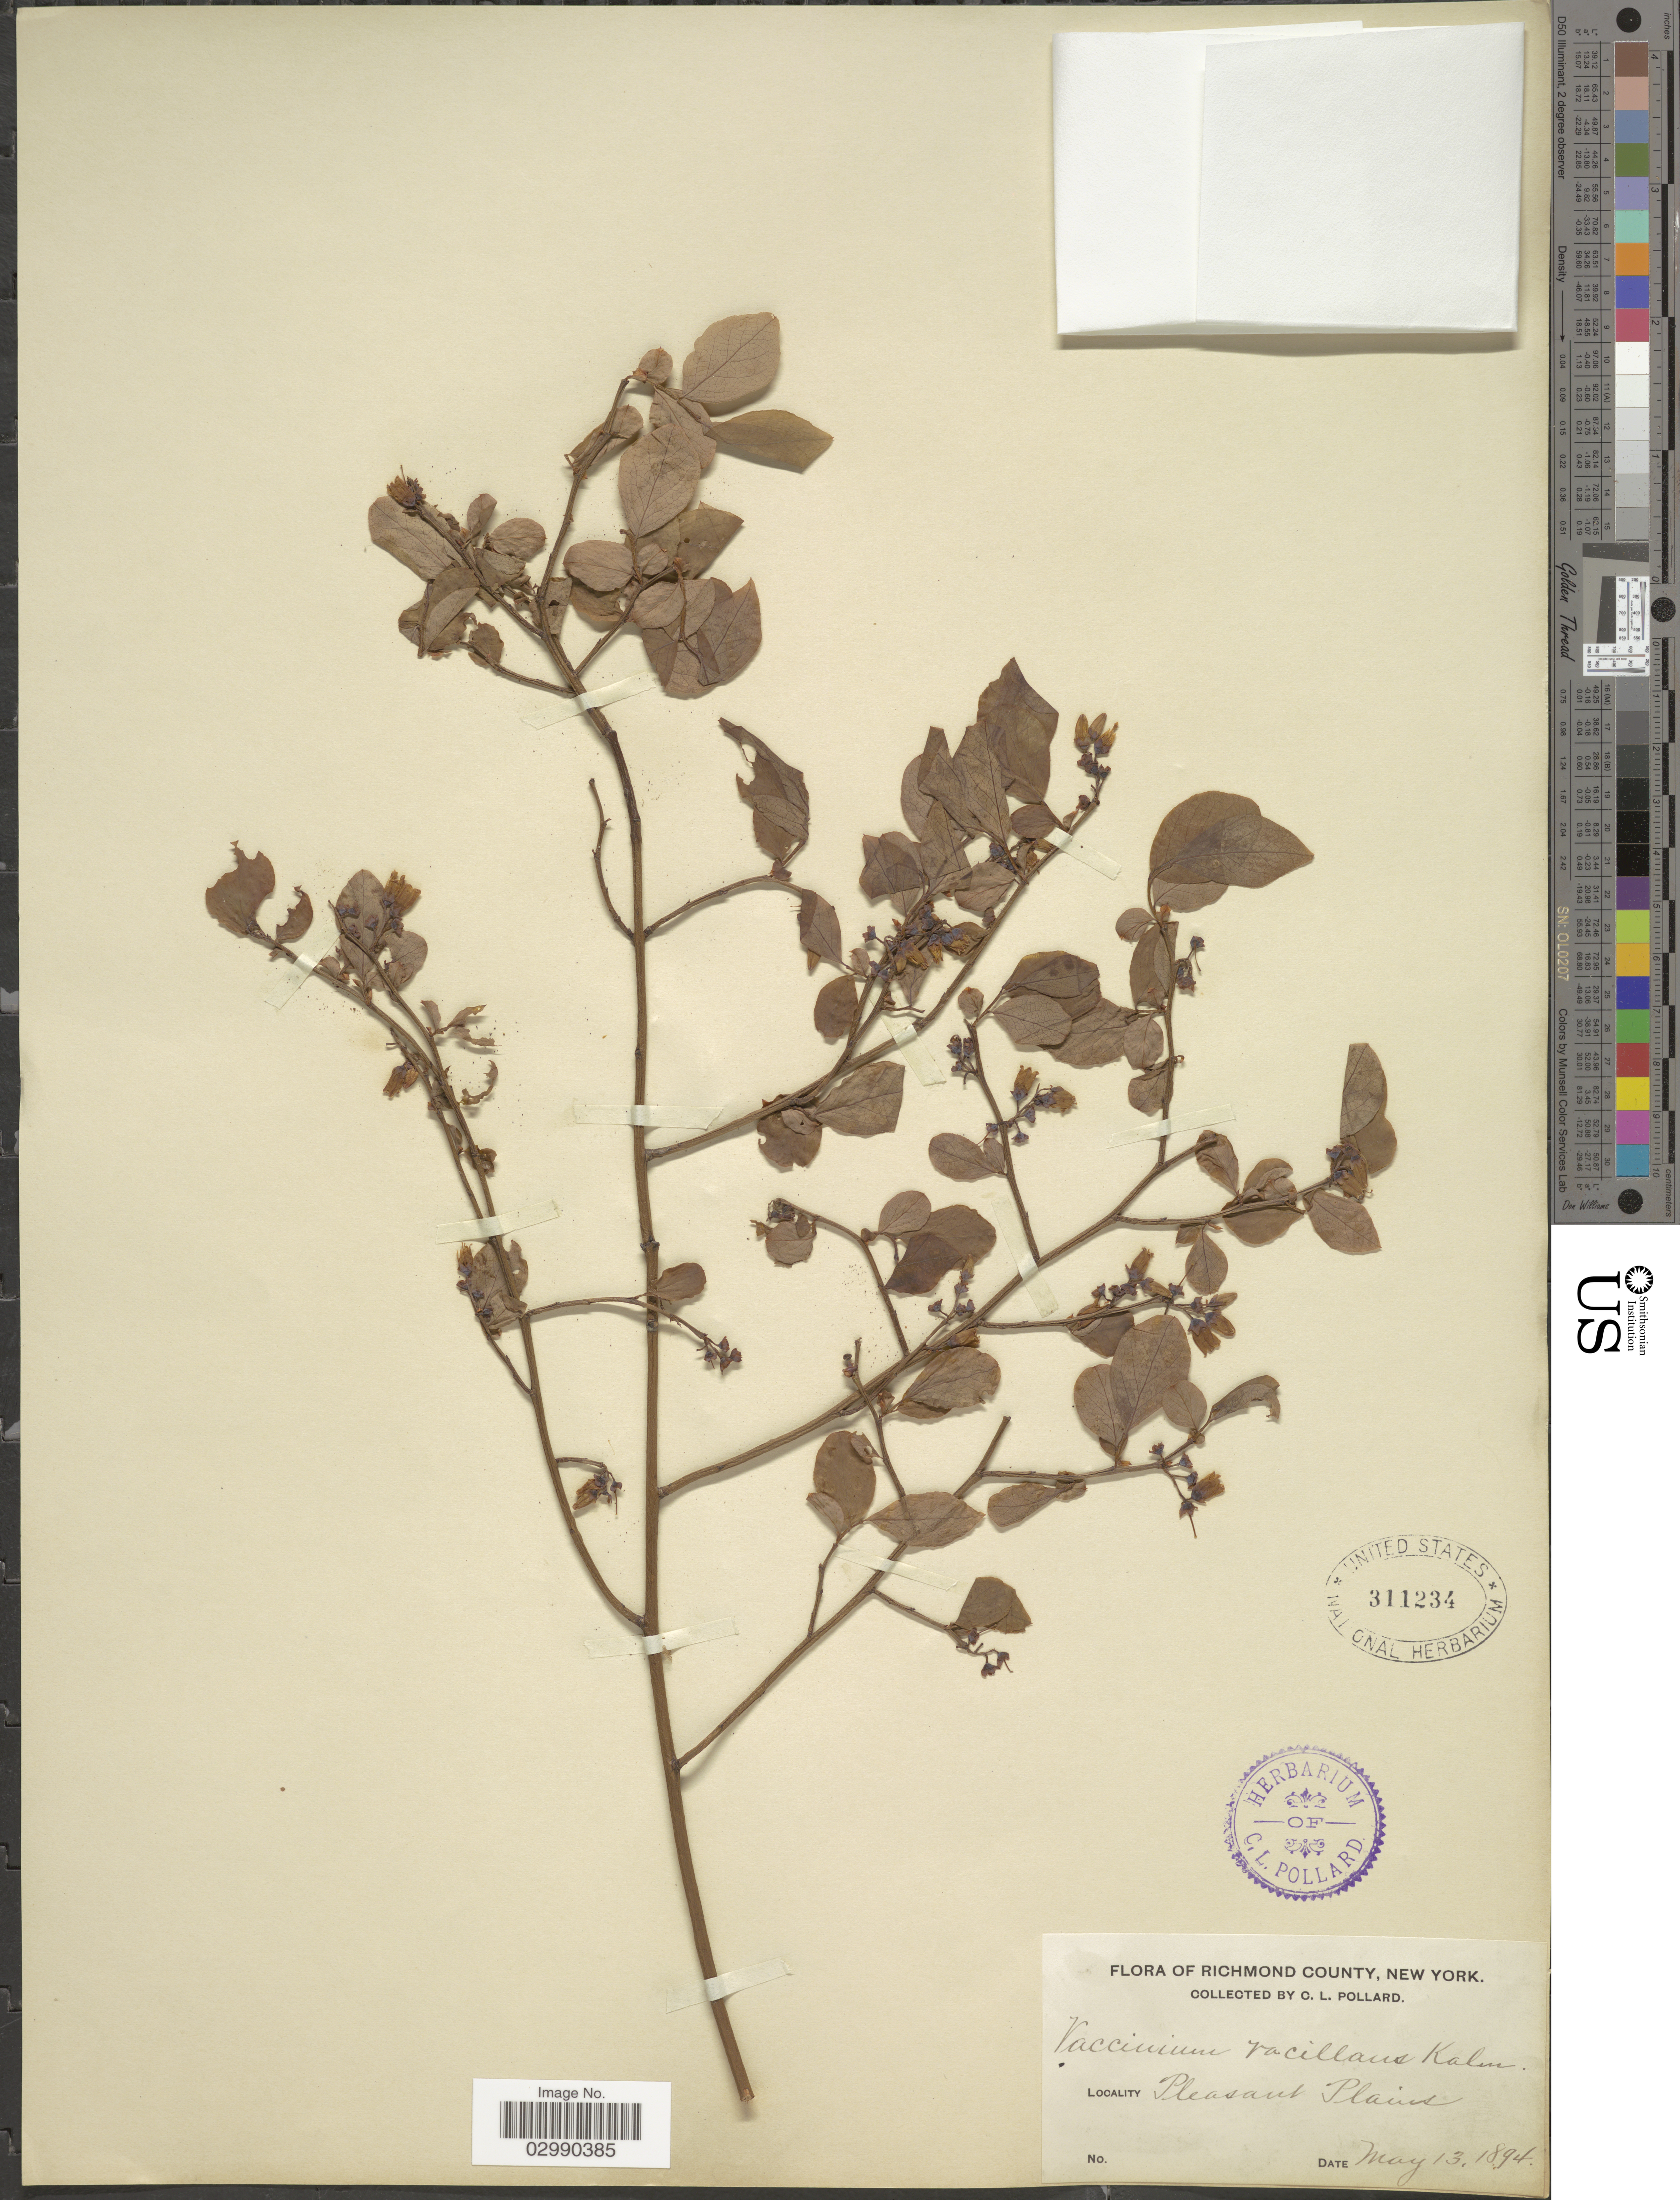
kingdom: Plantae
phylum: Tracheophyta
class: Magnoliopsida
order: Ericales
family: Ericaceae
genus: Vaccinium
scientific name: Vaccinium vacillans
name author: Kalm ex Torr.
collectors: C. L. Pollard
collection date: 1894-05-13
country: United States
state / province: New York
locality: Richmond County, Pleasant Plains.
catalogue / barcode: US 311234